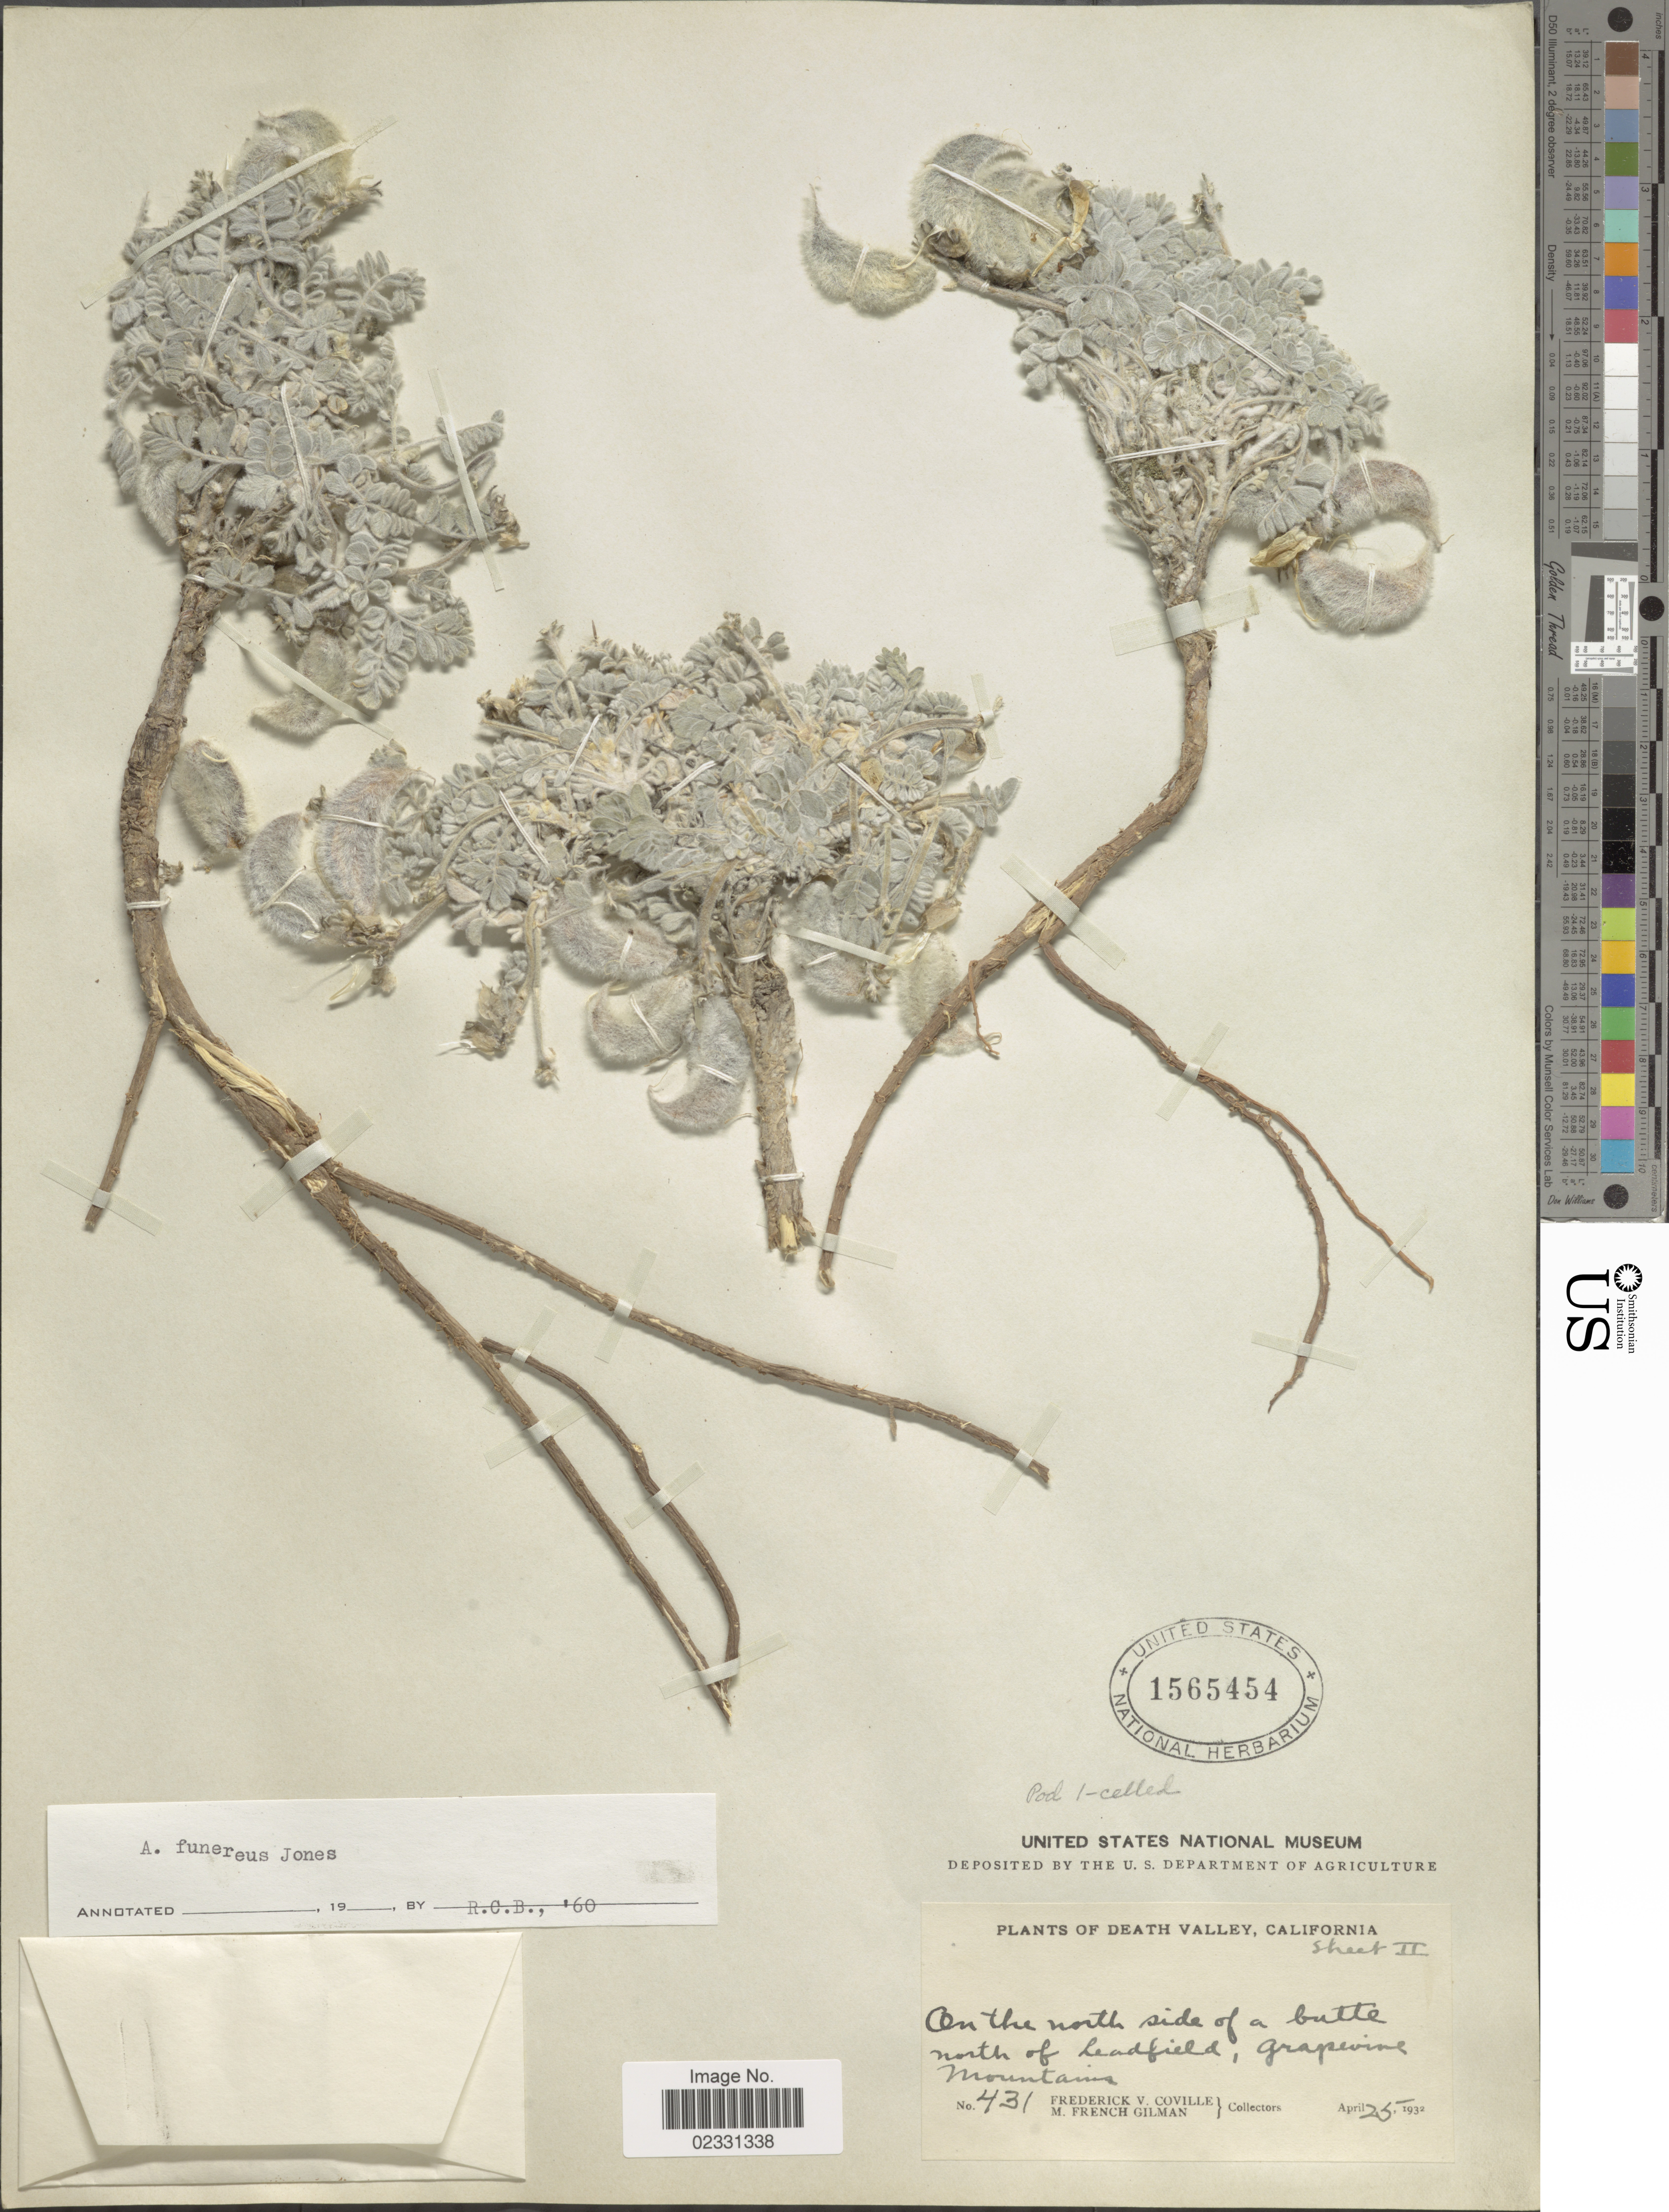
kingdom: Plantae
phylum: Tracheophyta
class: Magnoliopsida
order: Fabales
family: Fabaceae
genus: Astragalus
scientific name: Astragalus funereus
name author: M.E. Jones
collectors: F. V. Coville & M. F. Gilman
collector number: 431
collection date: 1932-04-25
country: United States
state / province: California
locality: Death Valley, on the north side of a butte north of Leadfield, Grapevine Mountains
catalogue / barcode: US 1565454